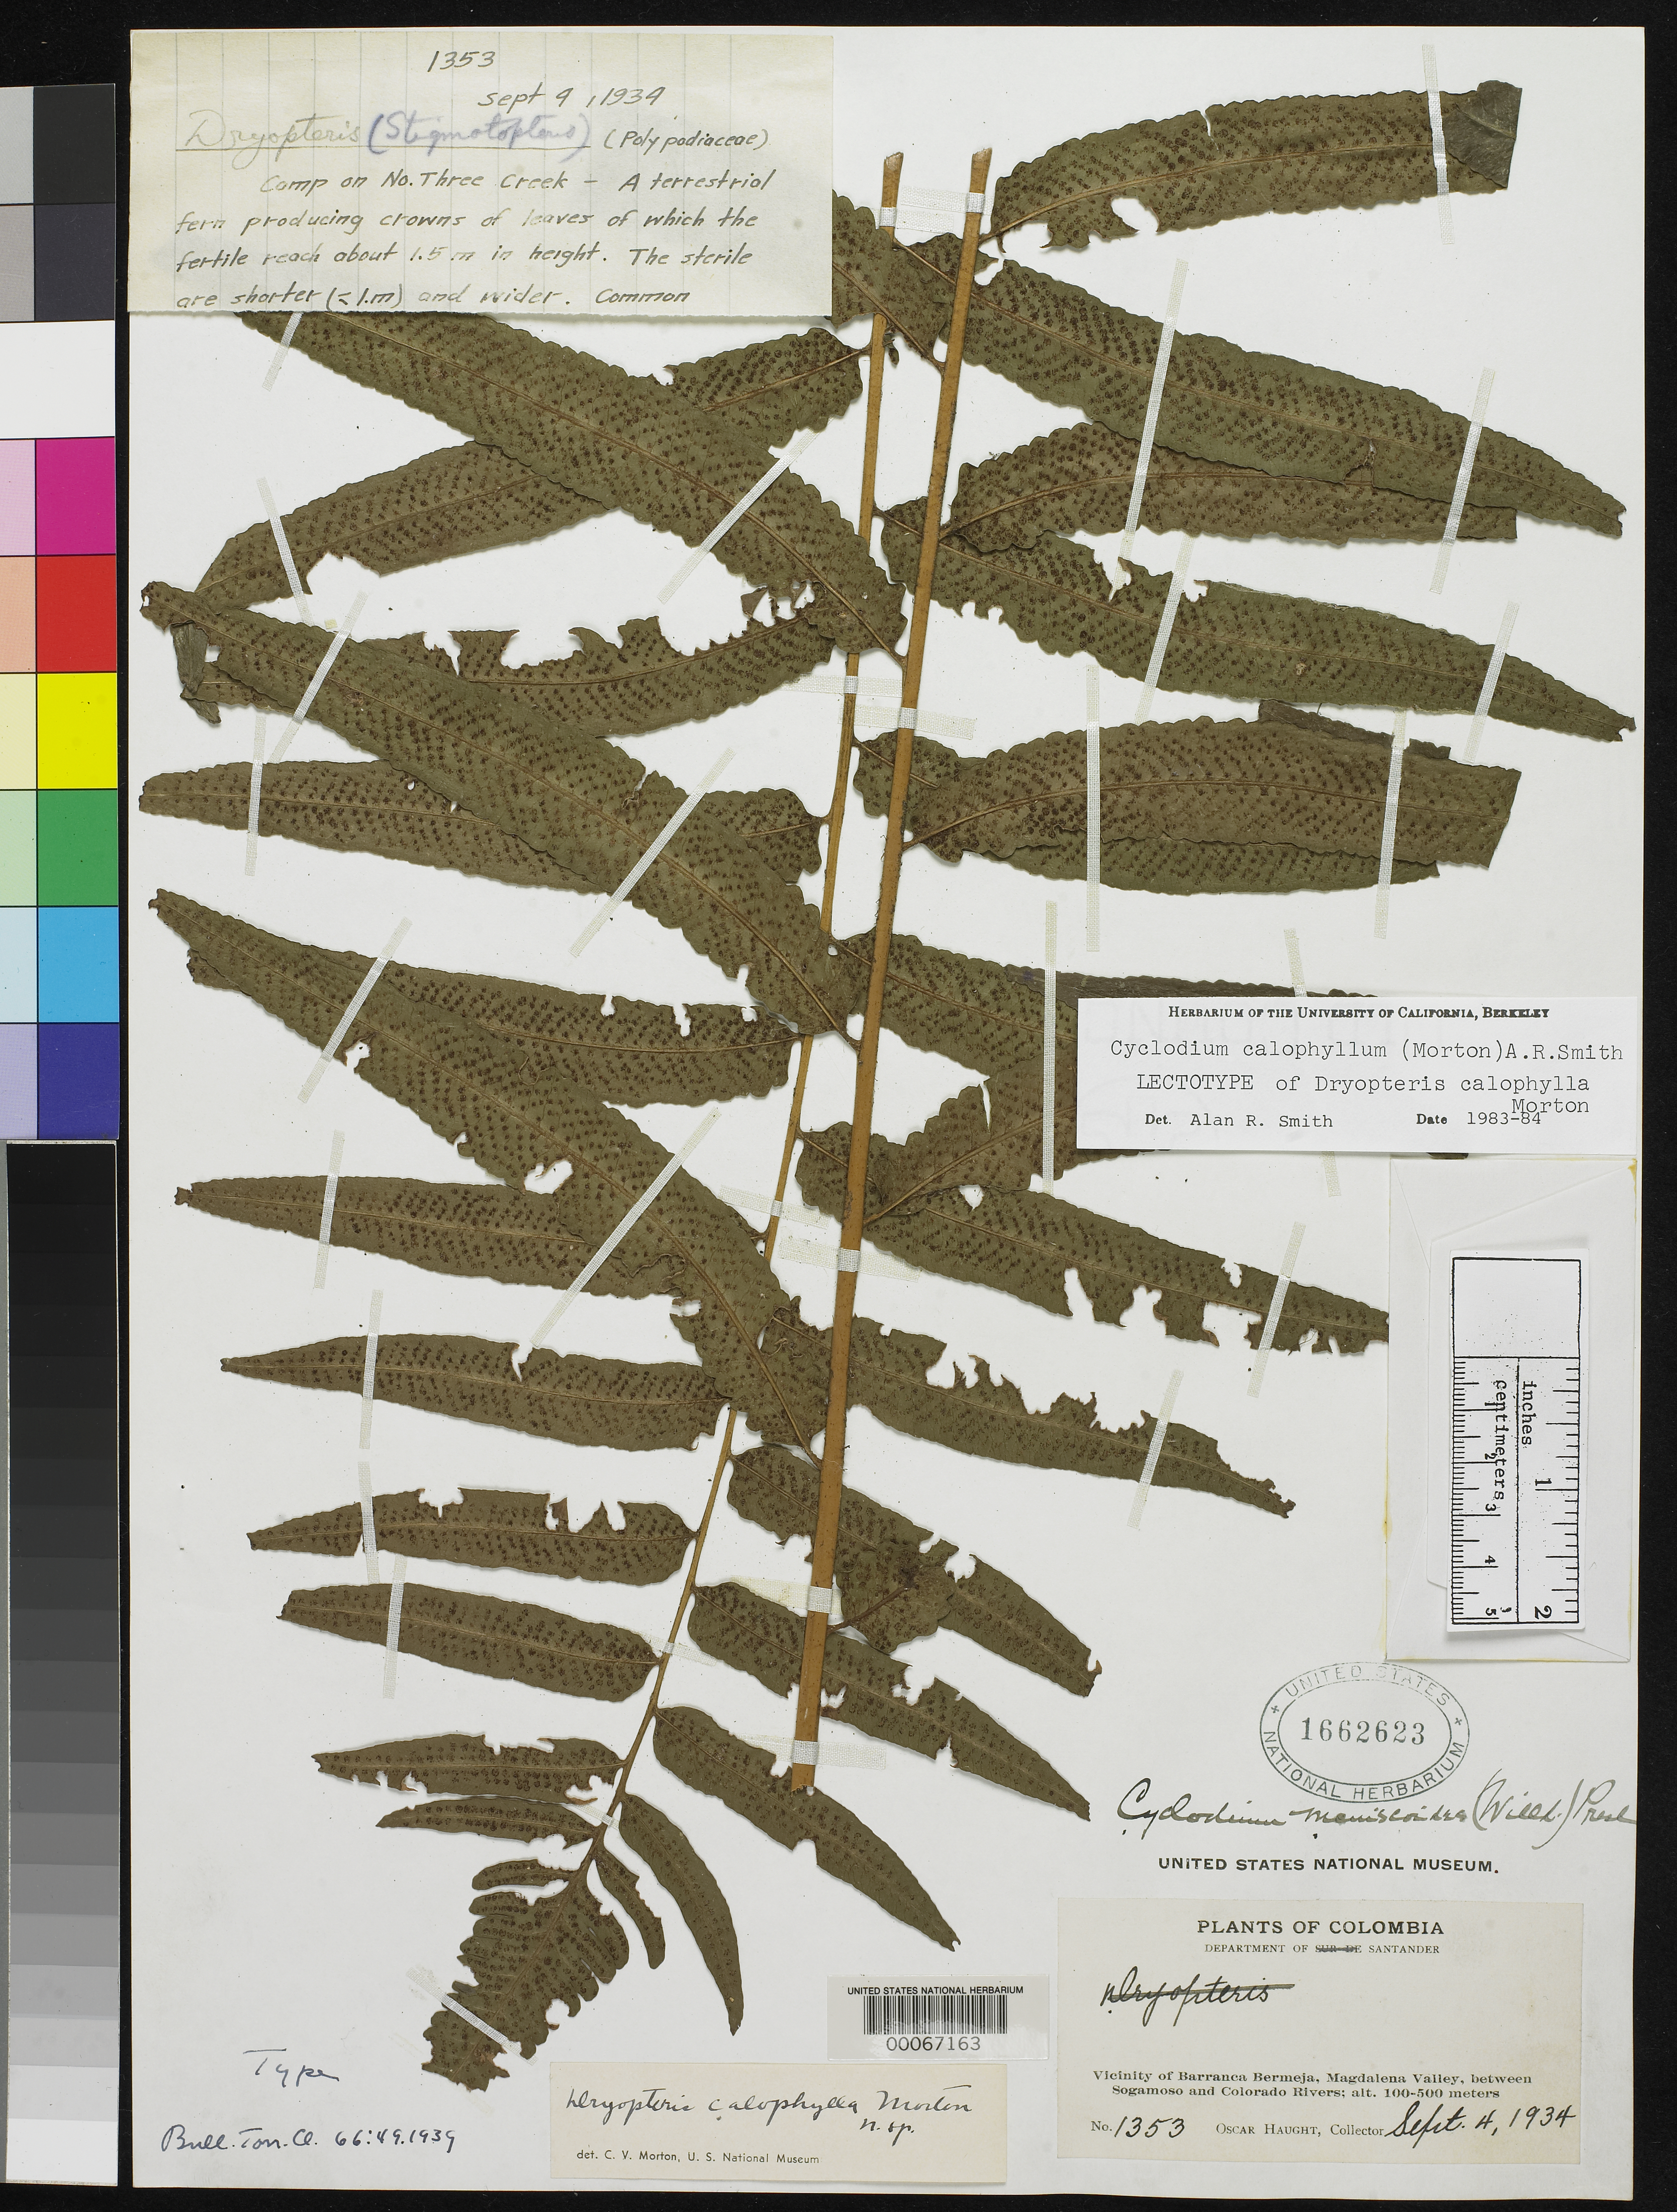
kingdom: Plantae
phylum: Tracheophyta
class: Polypodiopsida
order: Polypodiales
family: Dryopteridaceae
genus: Dryopteris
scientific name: Dryopteris calophylla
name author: C.V. Morton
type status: Holotype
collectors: O. L. Haught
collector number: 1353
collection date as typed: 04 Sep 1934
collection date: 1934-09-04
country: Colombia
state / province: Santander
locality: Vicinity of Barrancabermeja, Magdalena Valley, between Sogamoso & Colorado Rivers.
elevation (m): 100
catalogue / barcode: US 1662623